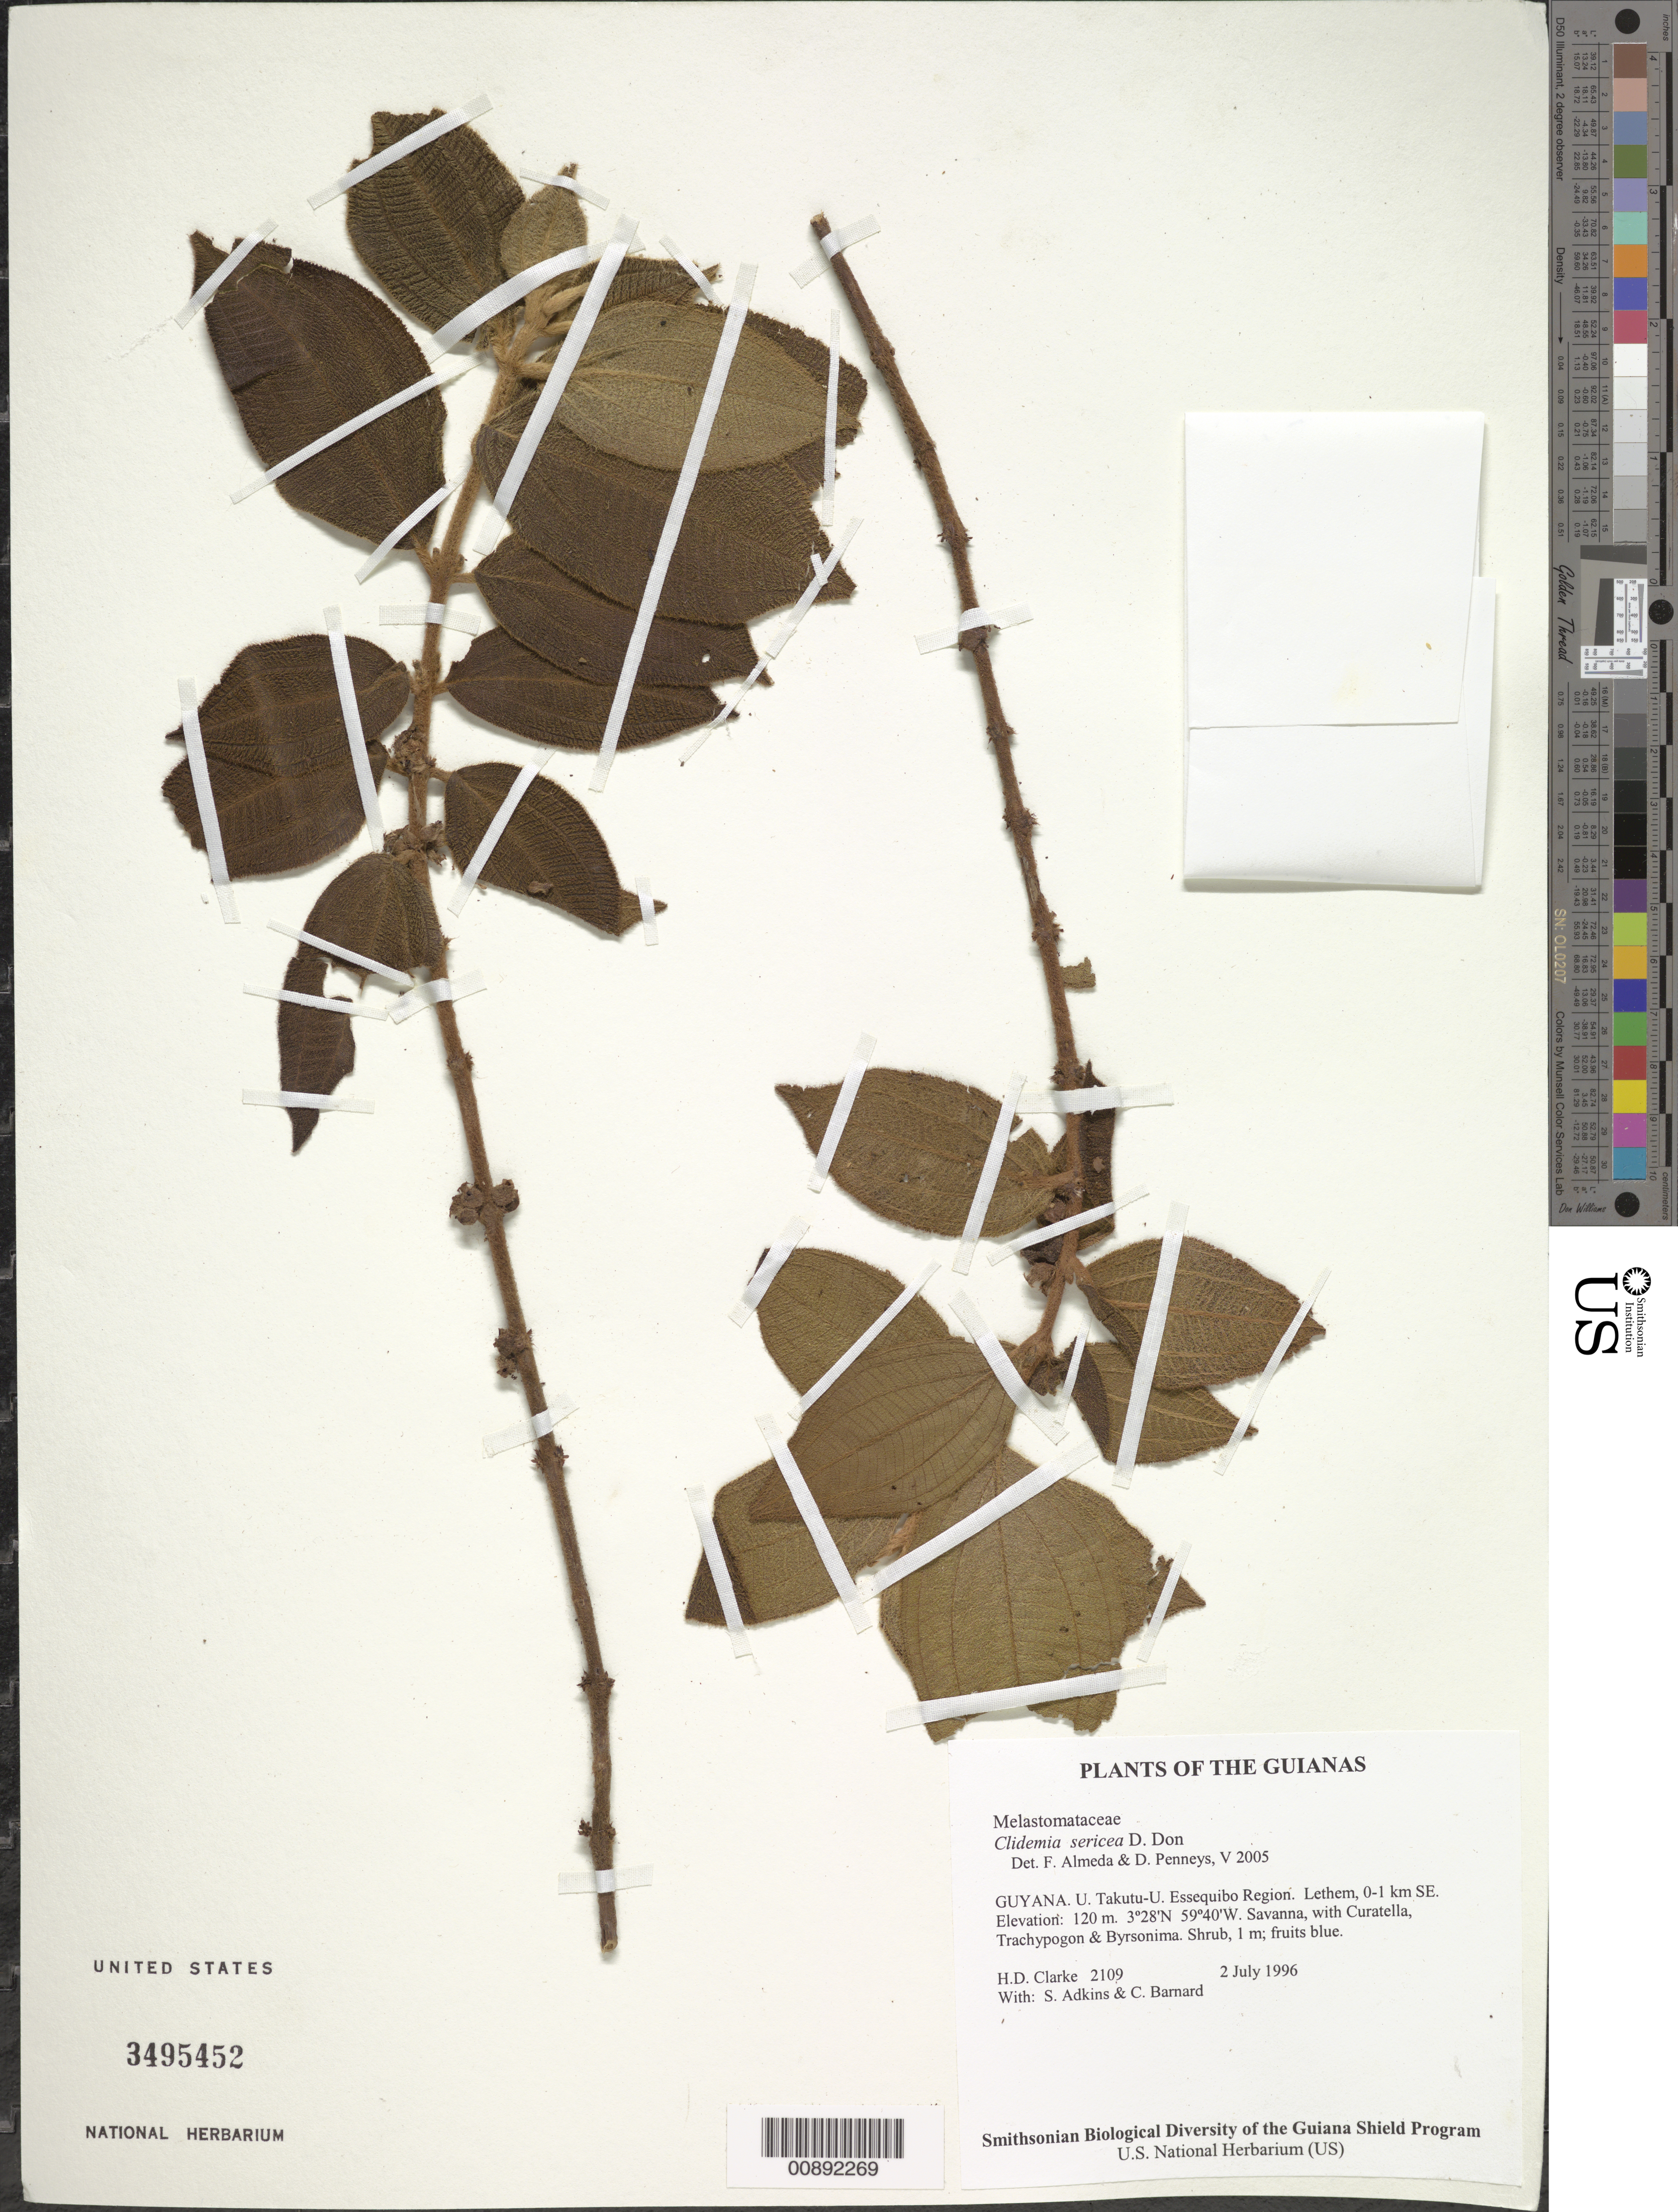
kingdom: Plantae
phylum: Tracheophyta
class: Magnoliopsida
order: Myrtales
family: Melastomataceae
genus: Clidemia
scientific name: Clidemia sericea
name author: D. Don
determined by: Almeda, F.; Penneys, D. S.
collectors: H. D. Clarke, S. Adkins & C. Bernard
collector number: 2109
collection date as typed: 2 July 1996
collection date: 1996-07-02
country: Guyana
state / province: U. Takutu-U. Essequibo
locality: Lethem, 0-1 km SE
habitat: Savanna, with Curatella, Trachypogon & Byrsonima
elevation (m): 120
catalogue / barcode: US 3495452